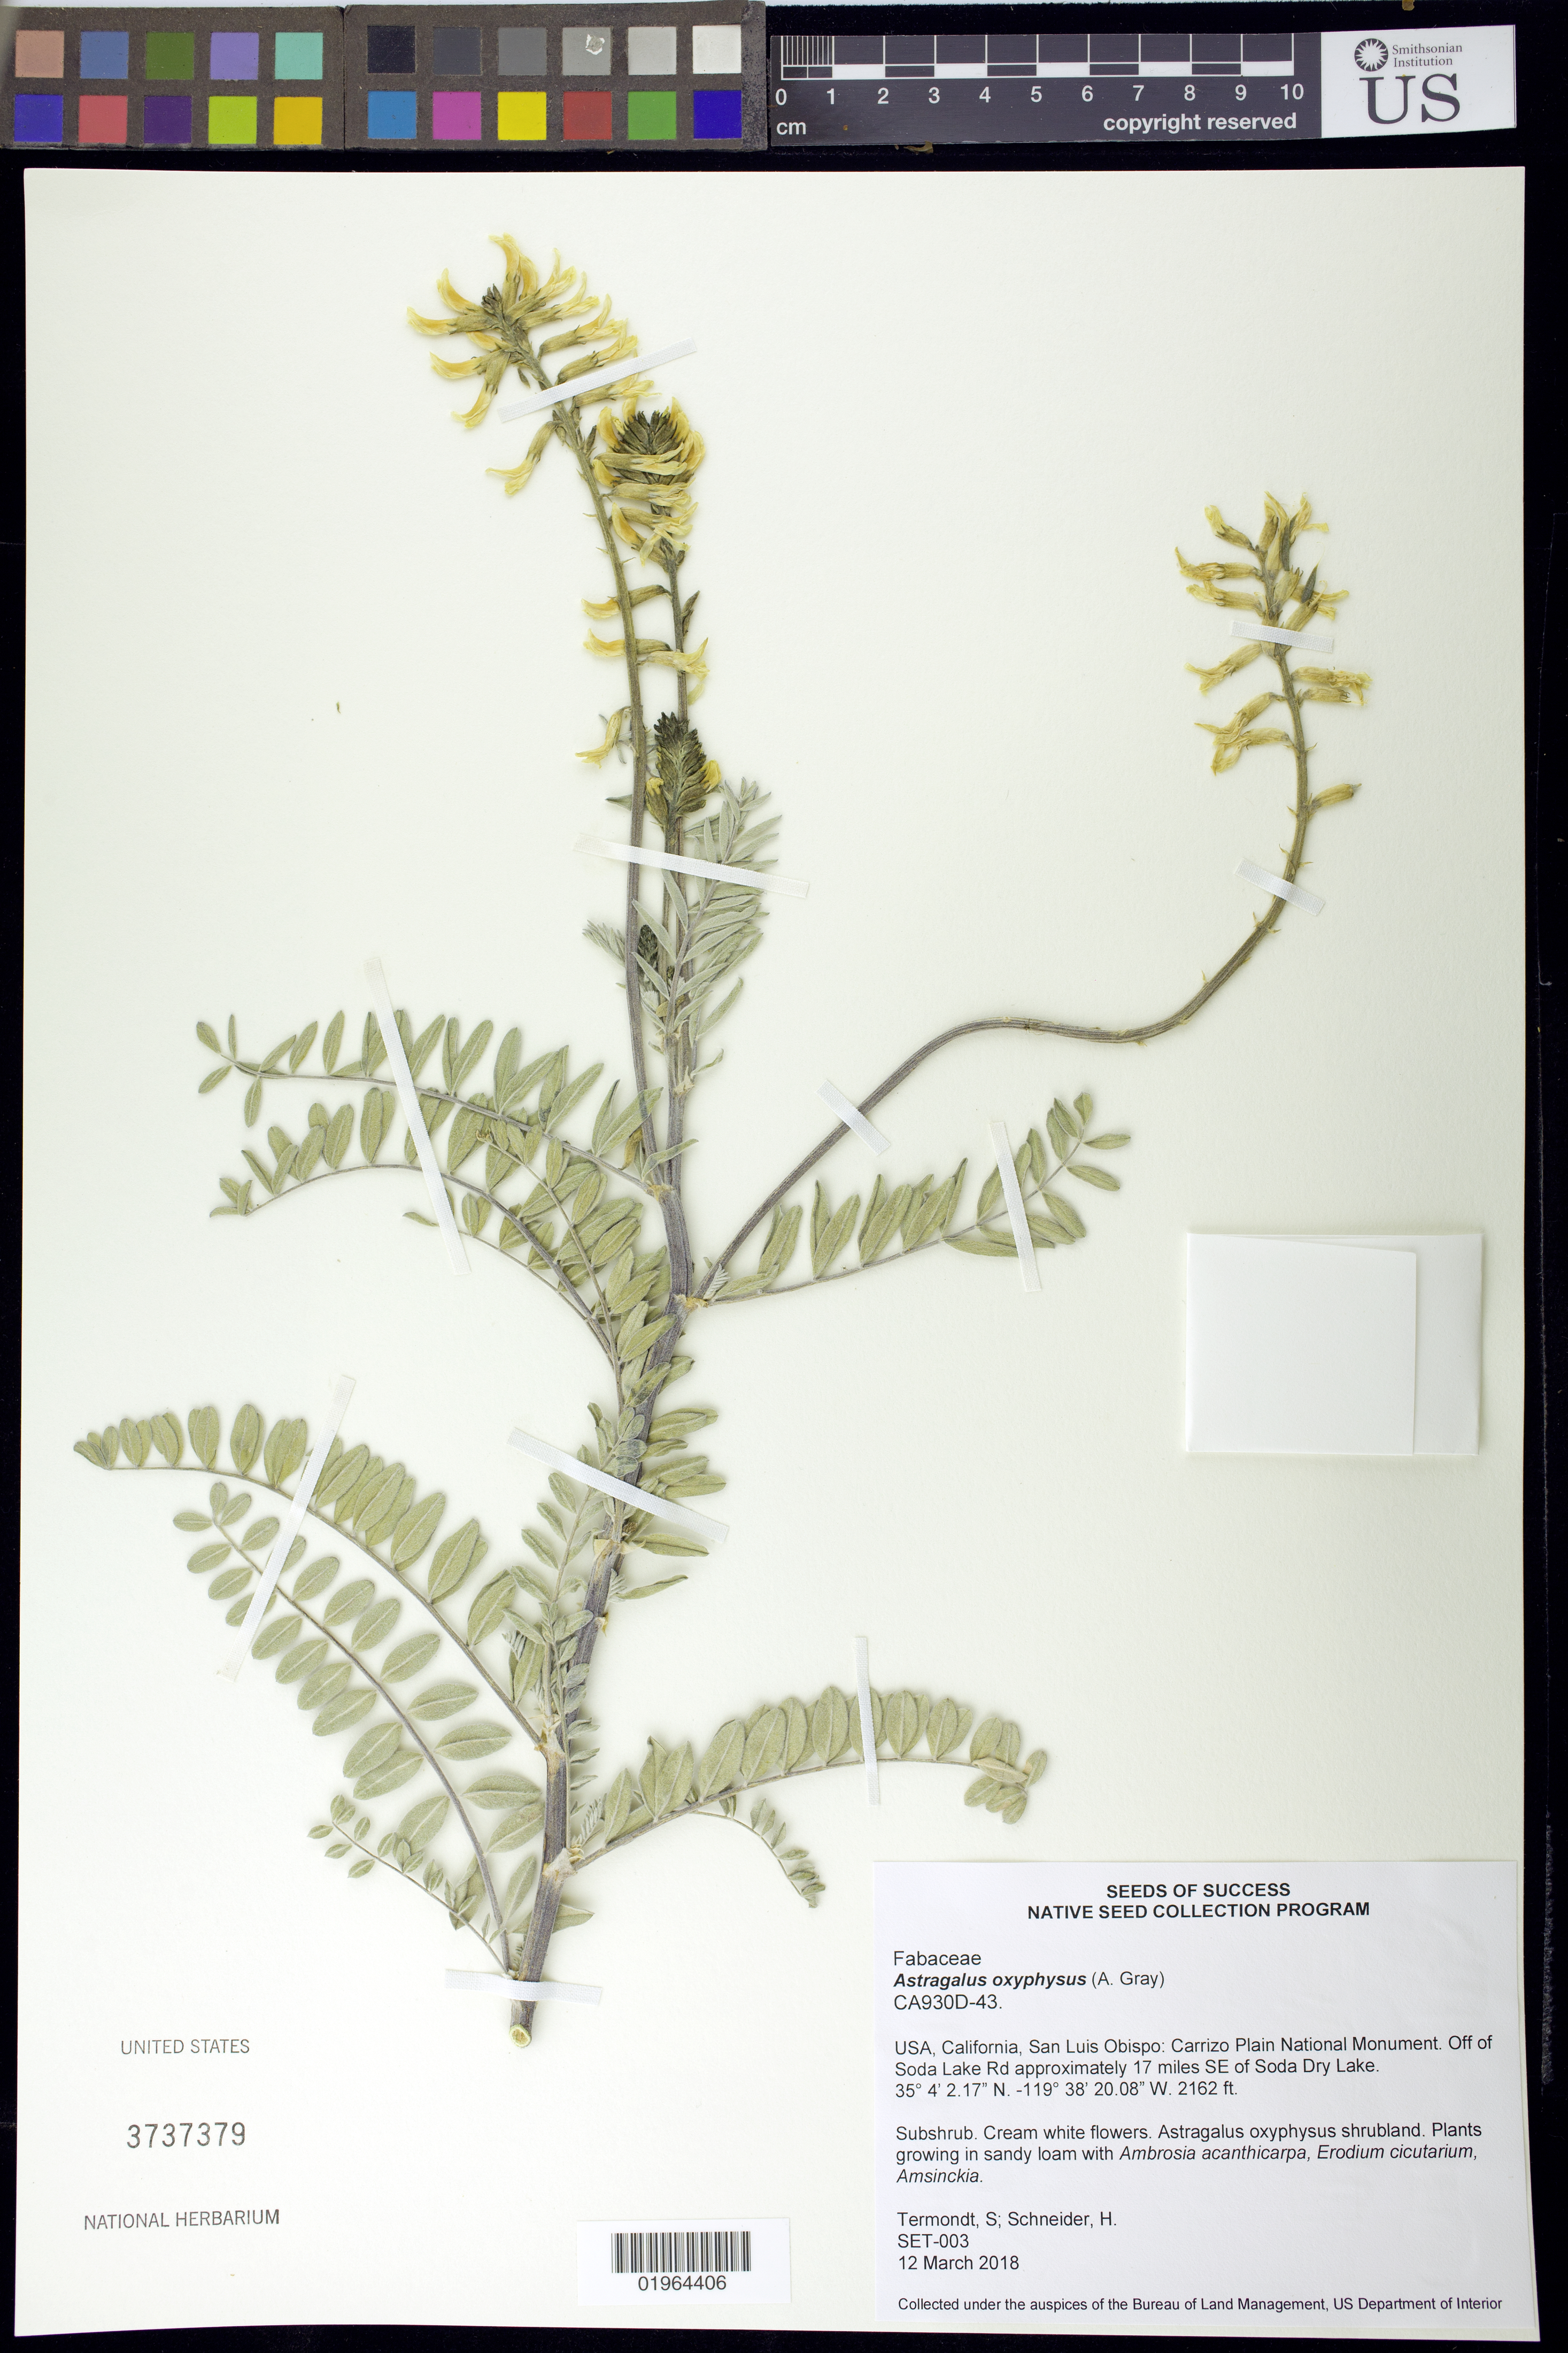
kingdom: Plantae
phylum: Tracheophyta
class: Magnoliopsida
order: Fabales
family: Fabaceae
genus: Astragalus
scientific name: Astragalus oxyphysus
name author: A. Gray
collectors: S. Termondt & H. Schneider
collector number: CA930D-43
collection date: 2018-03-12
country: United States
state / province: California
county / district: San Luis Obispo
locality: Carrizo Plain National Monument. Off of Soda Lake Rd, 17 mi. SE of Soda Dry Lake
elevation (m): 659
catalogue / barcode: US 3737379